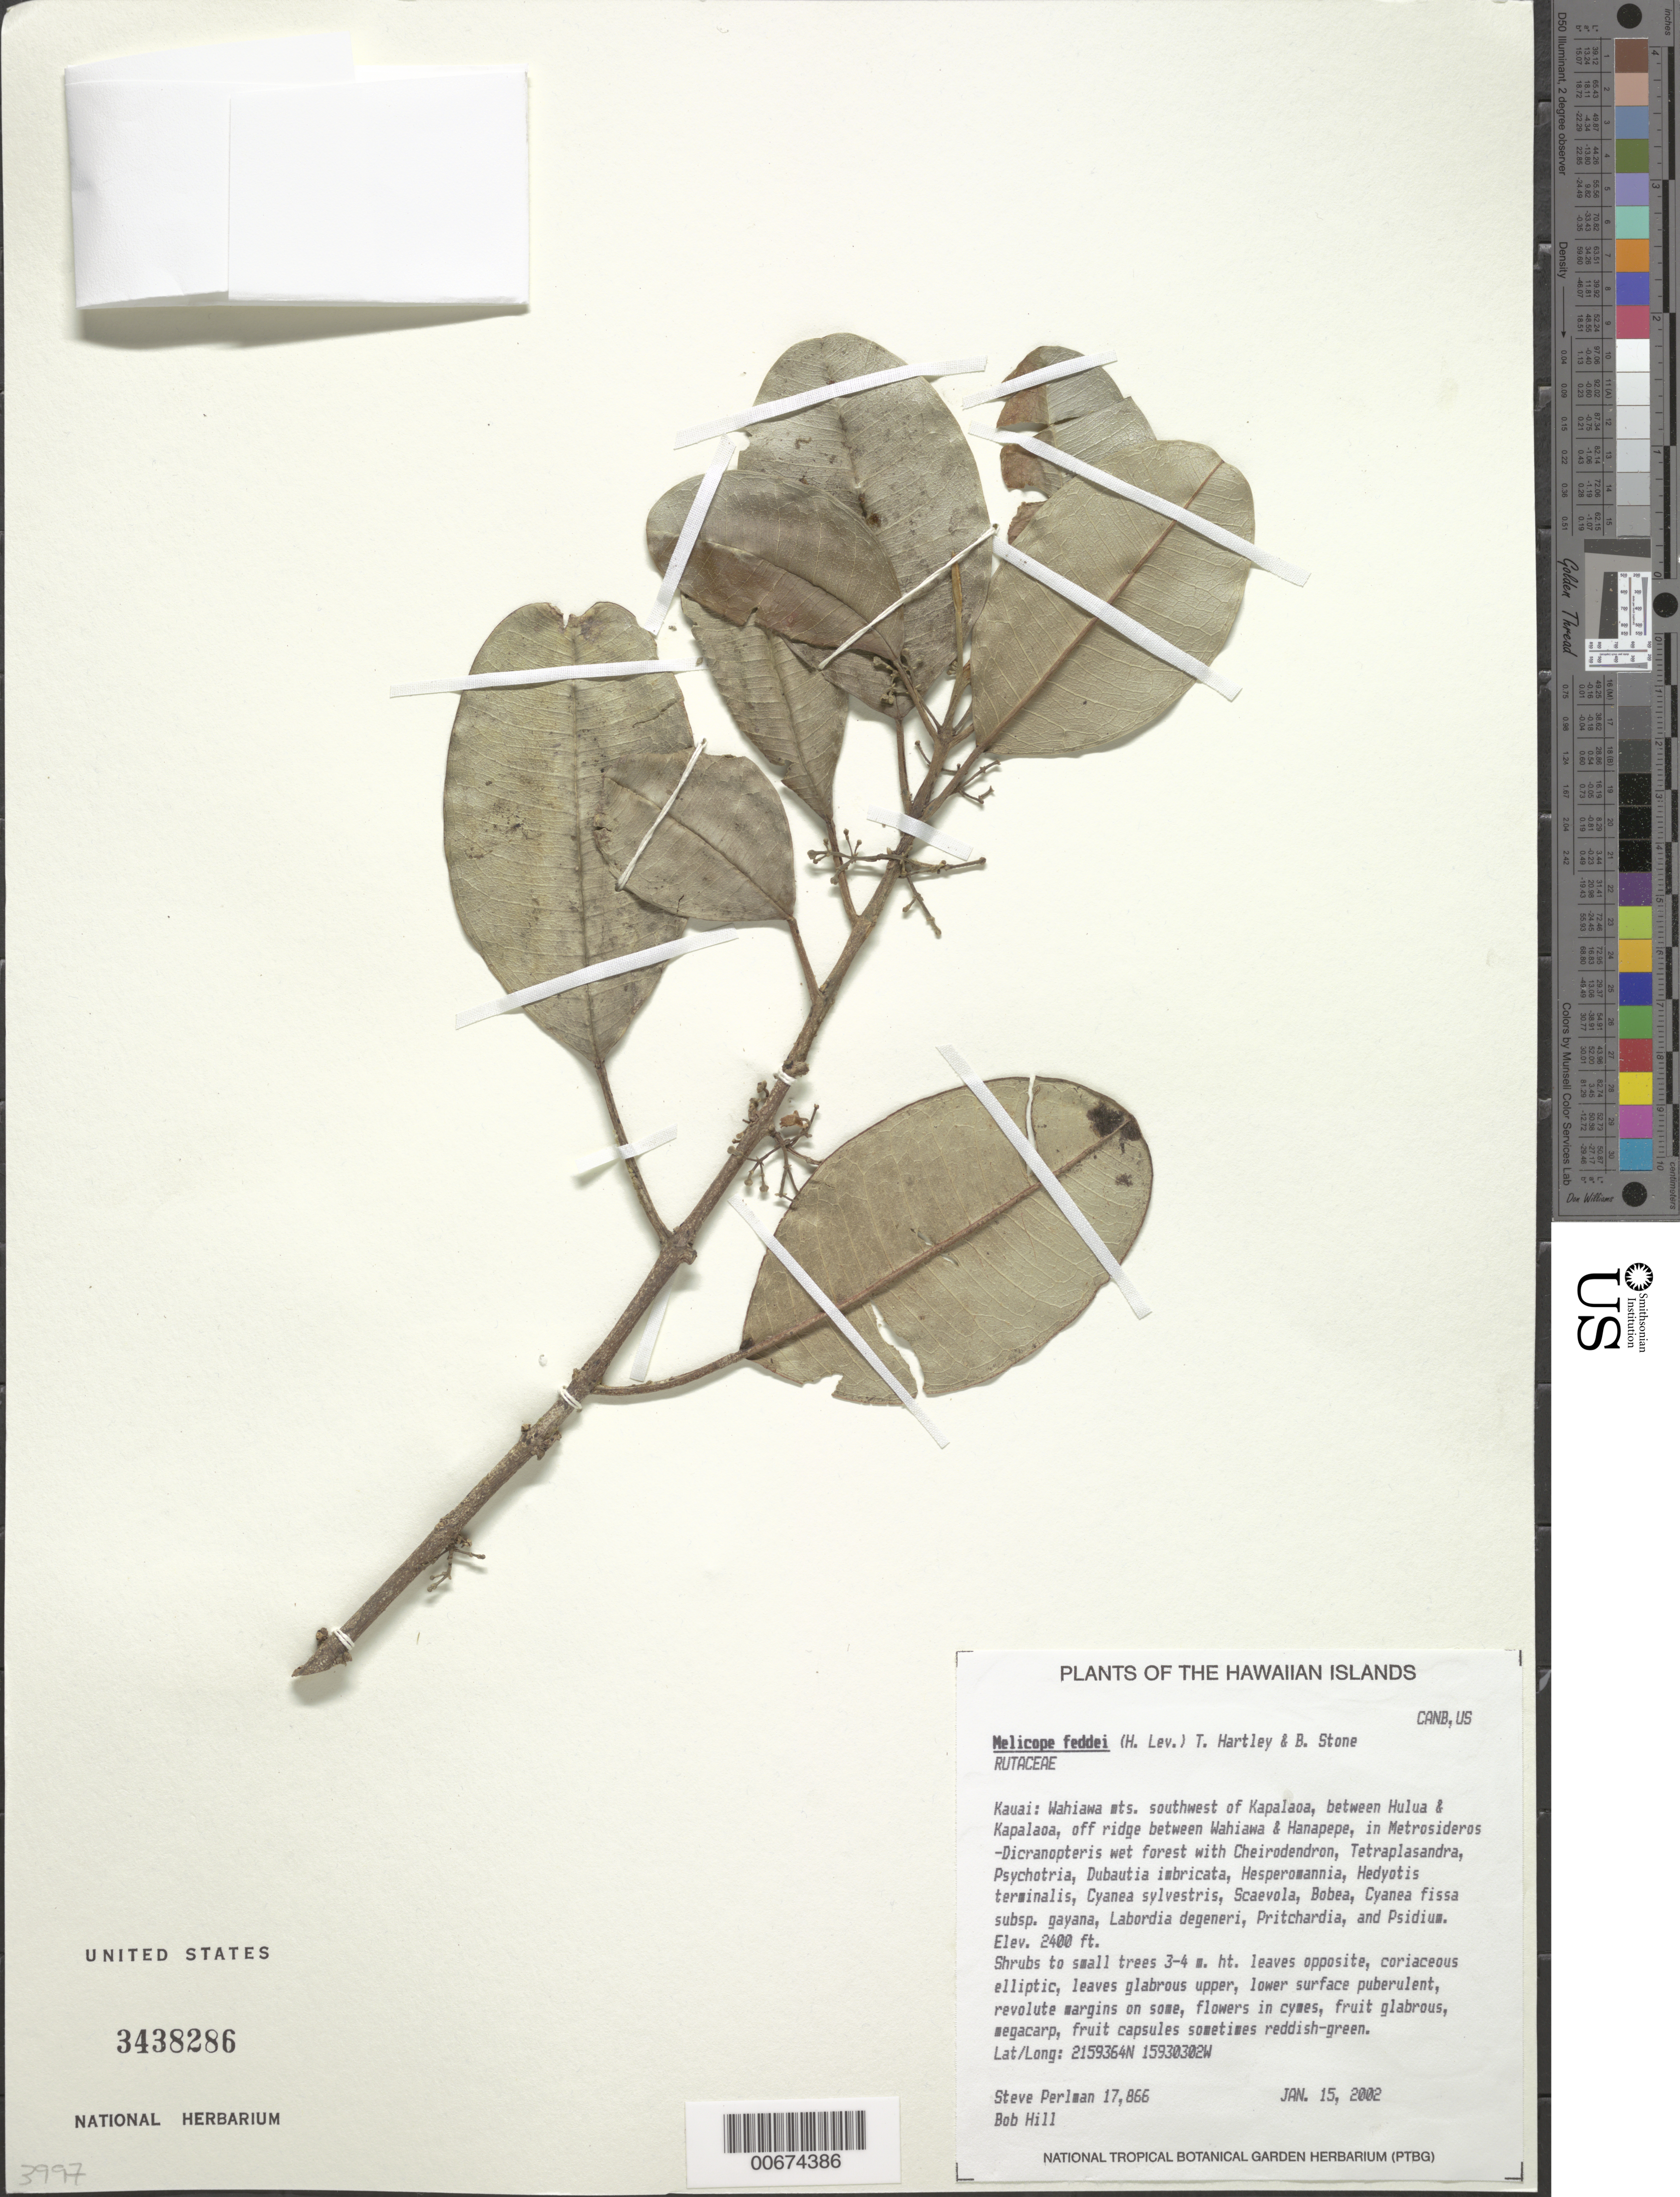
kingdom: Plantae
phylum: Tracheophyta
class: Magnoliopsida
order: Sapindales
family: Rutaceae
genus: Melicope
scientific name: Melicope feddei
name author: (H. Lév.) T.G. Hartley & B.C. Stone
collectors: S. P. Perlman & B. Hill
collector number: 17866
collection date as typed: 15 Jan 2002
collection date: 2002-01-15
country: United States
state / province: Hawaii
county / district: Kaui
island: Kaua'i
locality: Wahiawa mts., southwest of Kapalaoa, between Hulua & Kapalaoa, off ridge between Wahiawa & Hanapepe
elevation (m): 731.5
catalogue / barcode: US 3438286